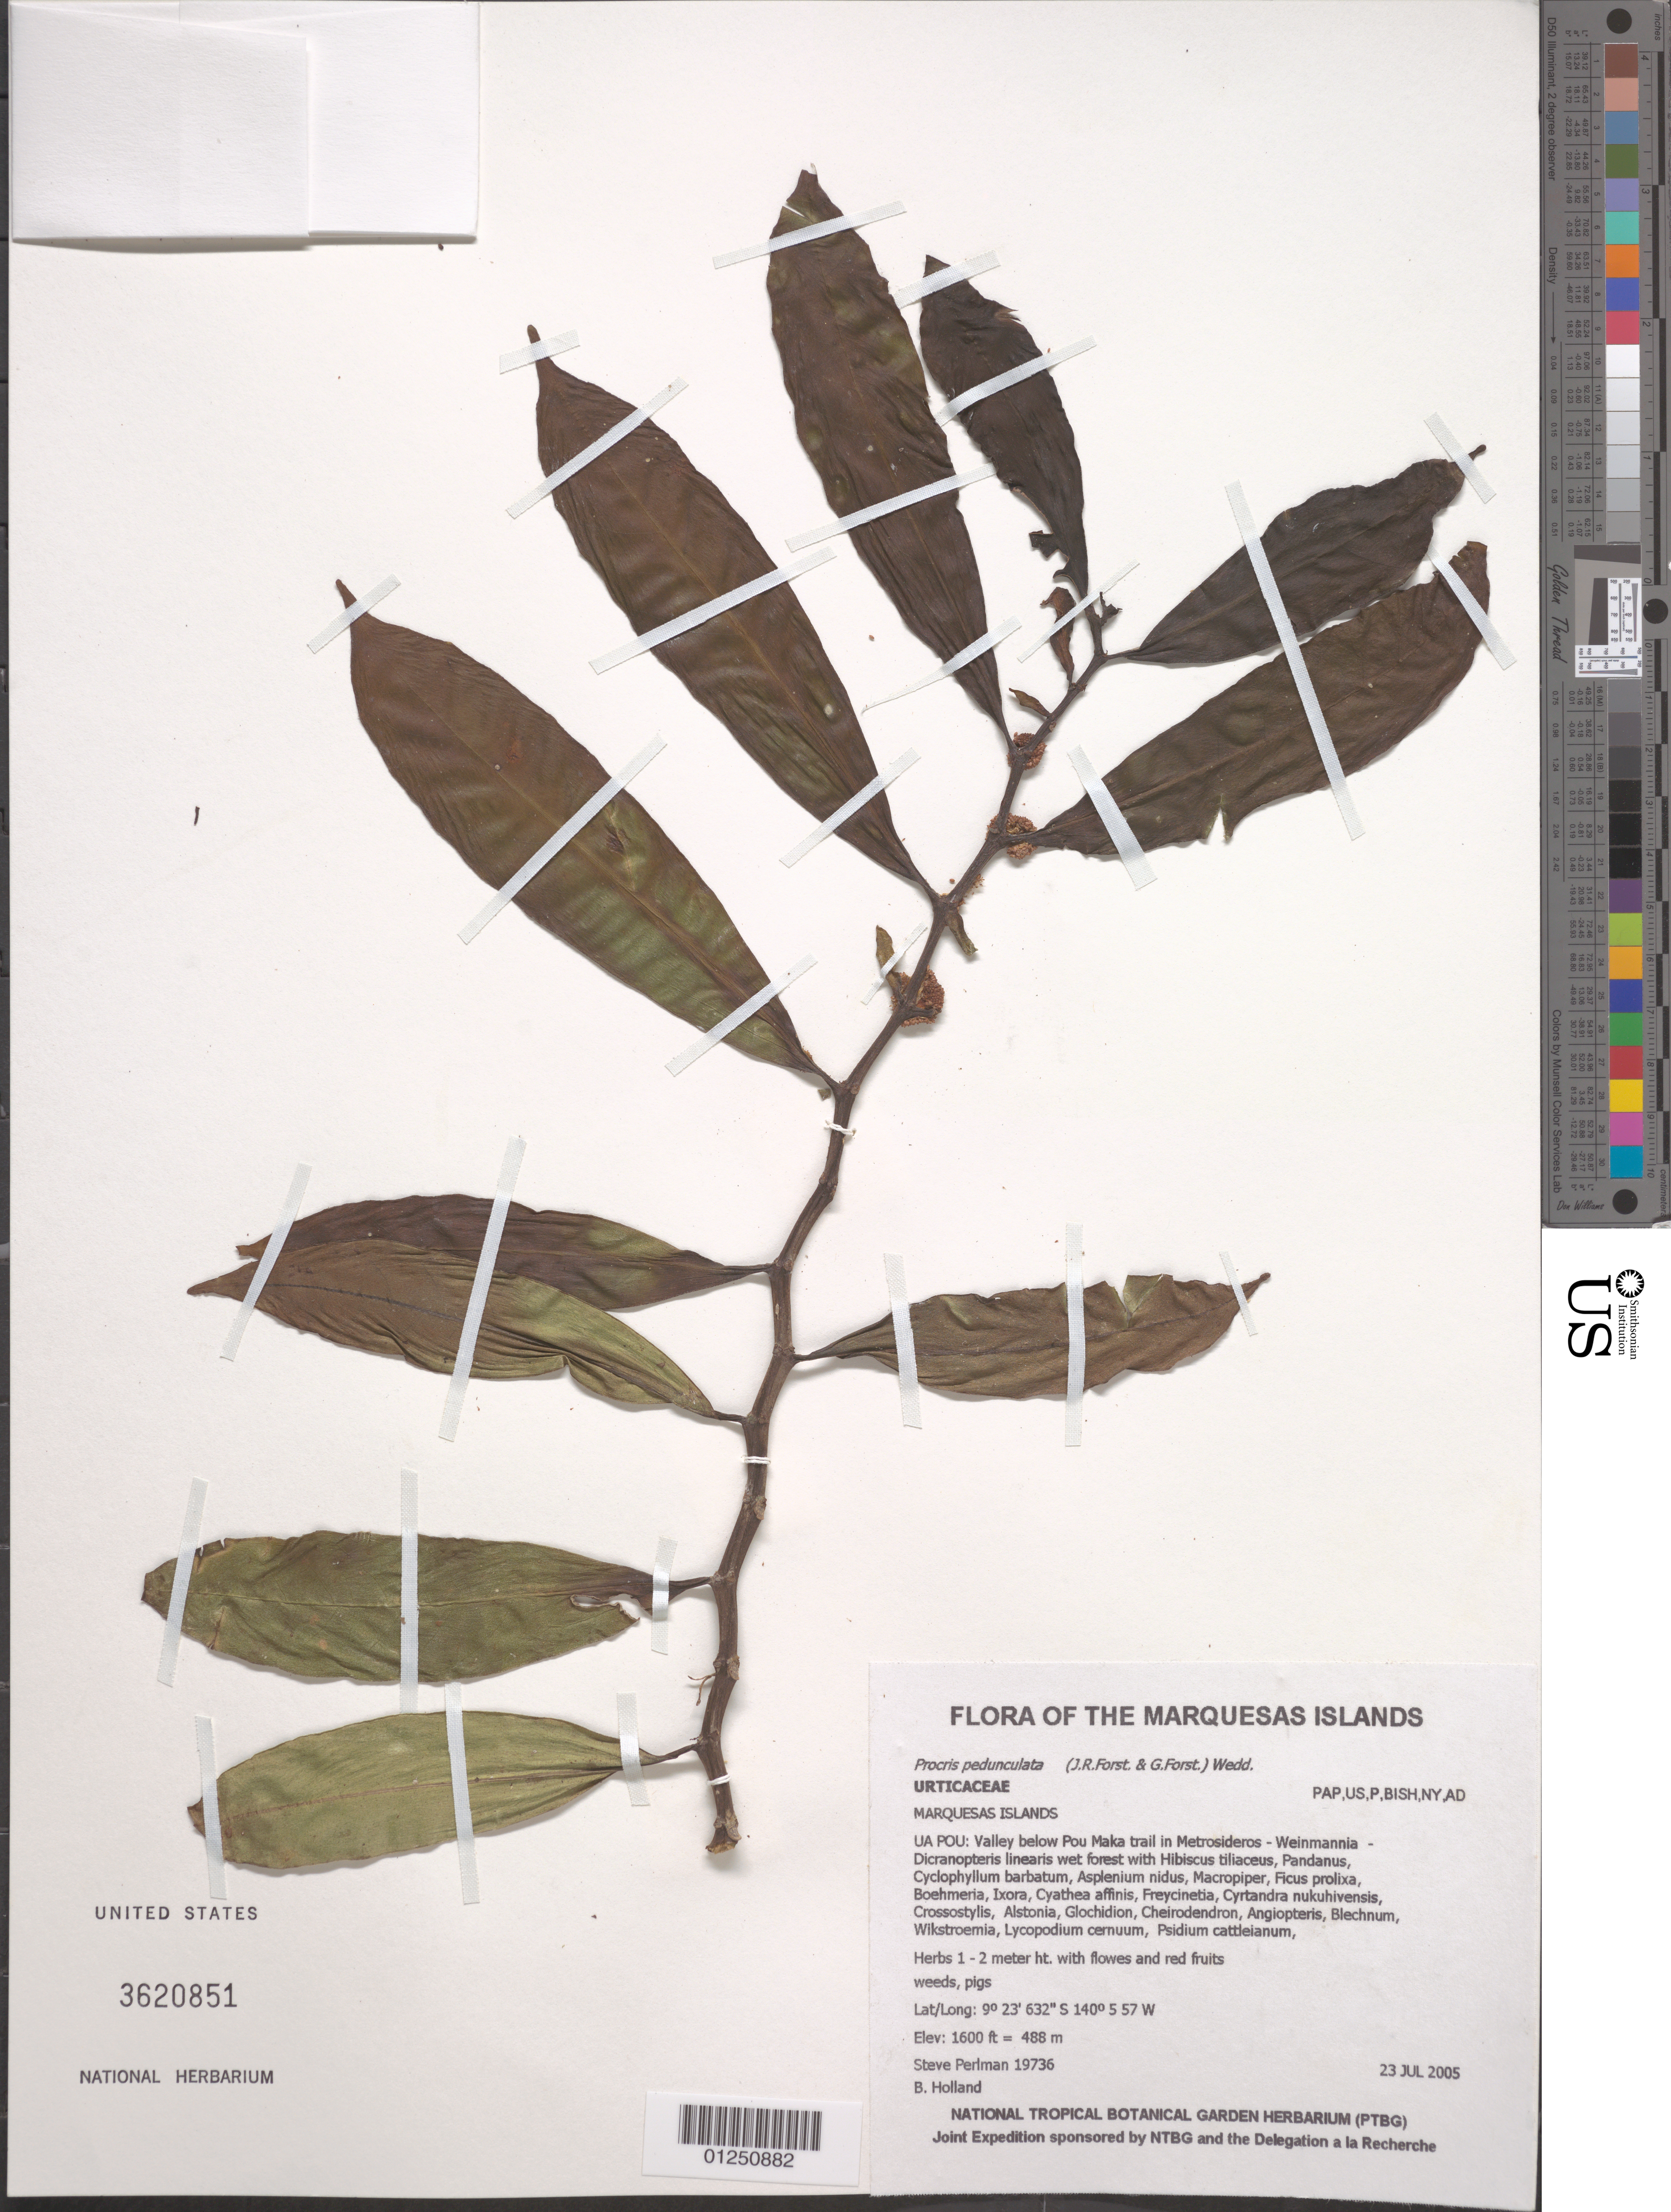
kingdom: Plantae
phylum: Tracheophyta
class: Magnoliopsida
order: Rosales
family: Urticaceae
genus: Procris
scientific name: Procris pedunculata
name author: (J.R. Forst. & G. Forst.) Wedd.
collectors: S. P. Perlman & B. Holland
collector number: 19736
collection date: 2005-07-23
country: French Polynesia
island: Ua Pou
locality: Valley below Pou Maka trail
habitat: In Metrosideros - Weinmannia - Dicranopteris linearis wet forest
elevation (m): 488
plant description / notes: Weeds, pigs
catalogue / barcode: US 3620851